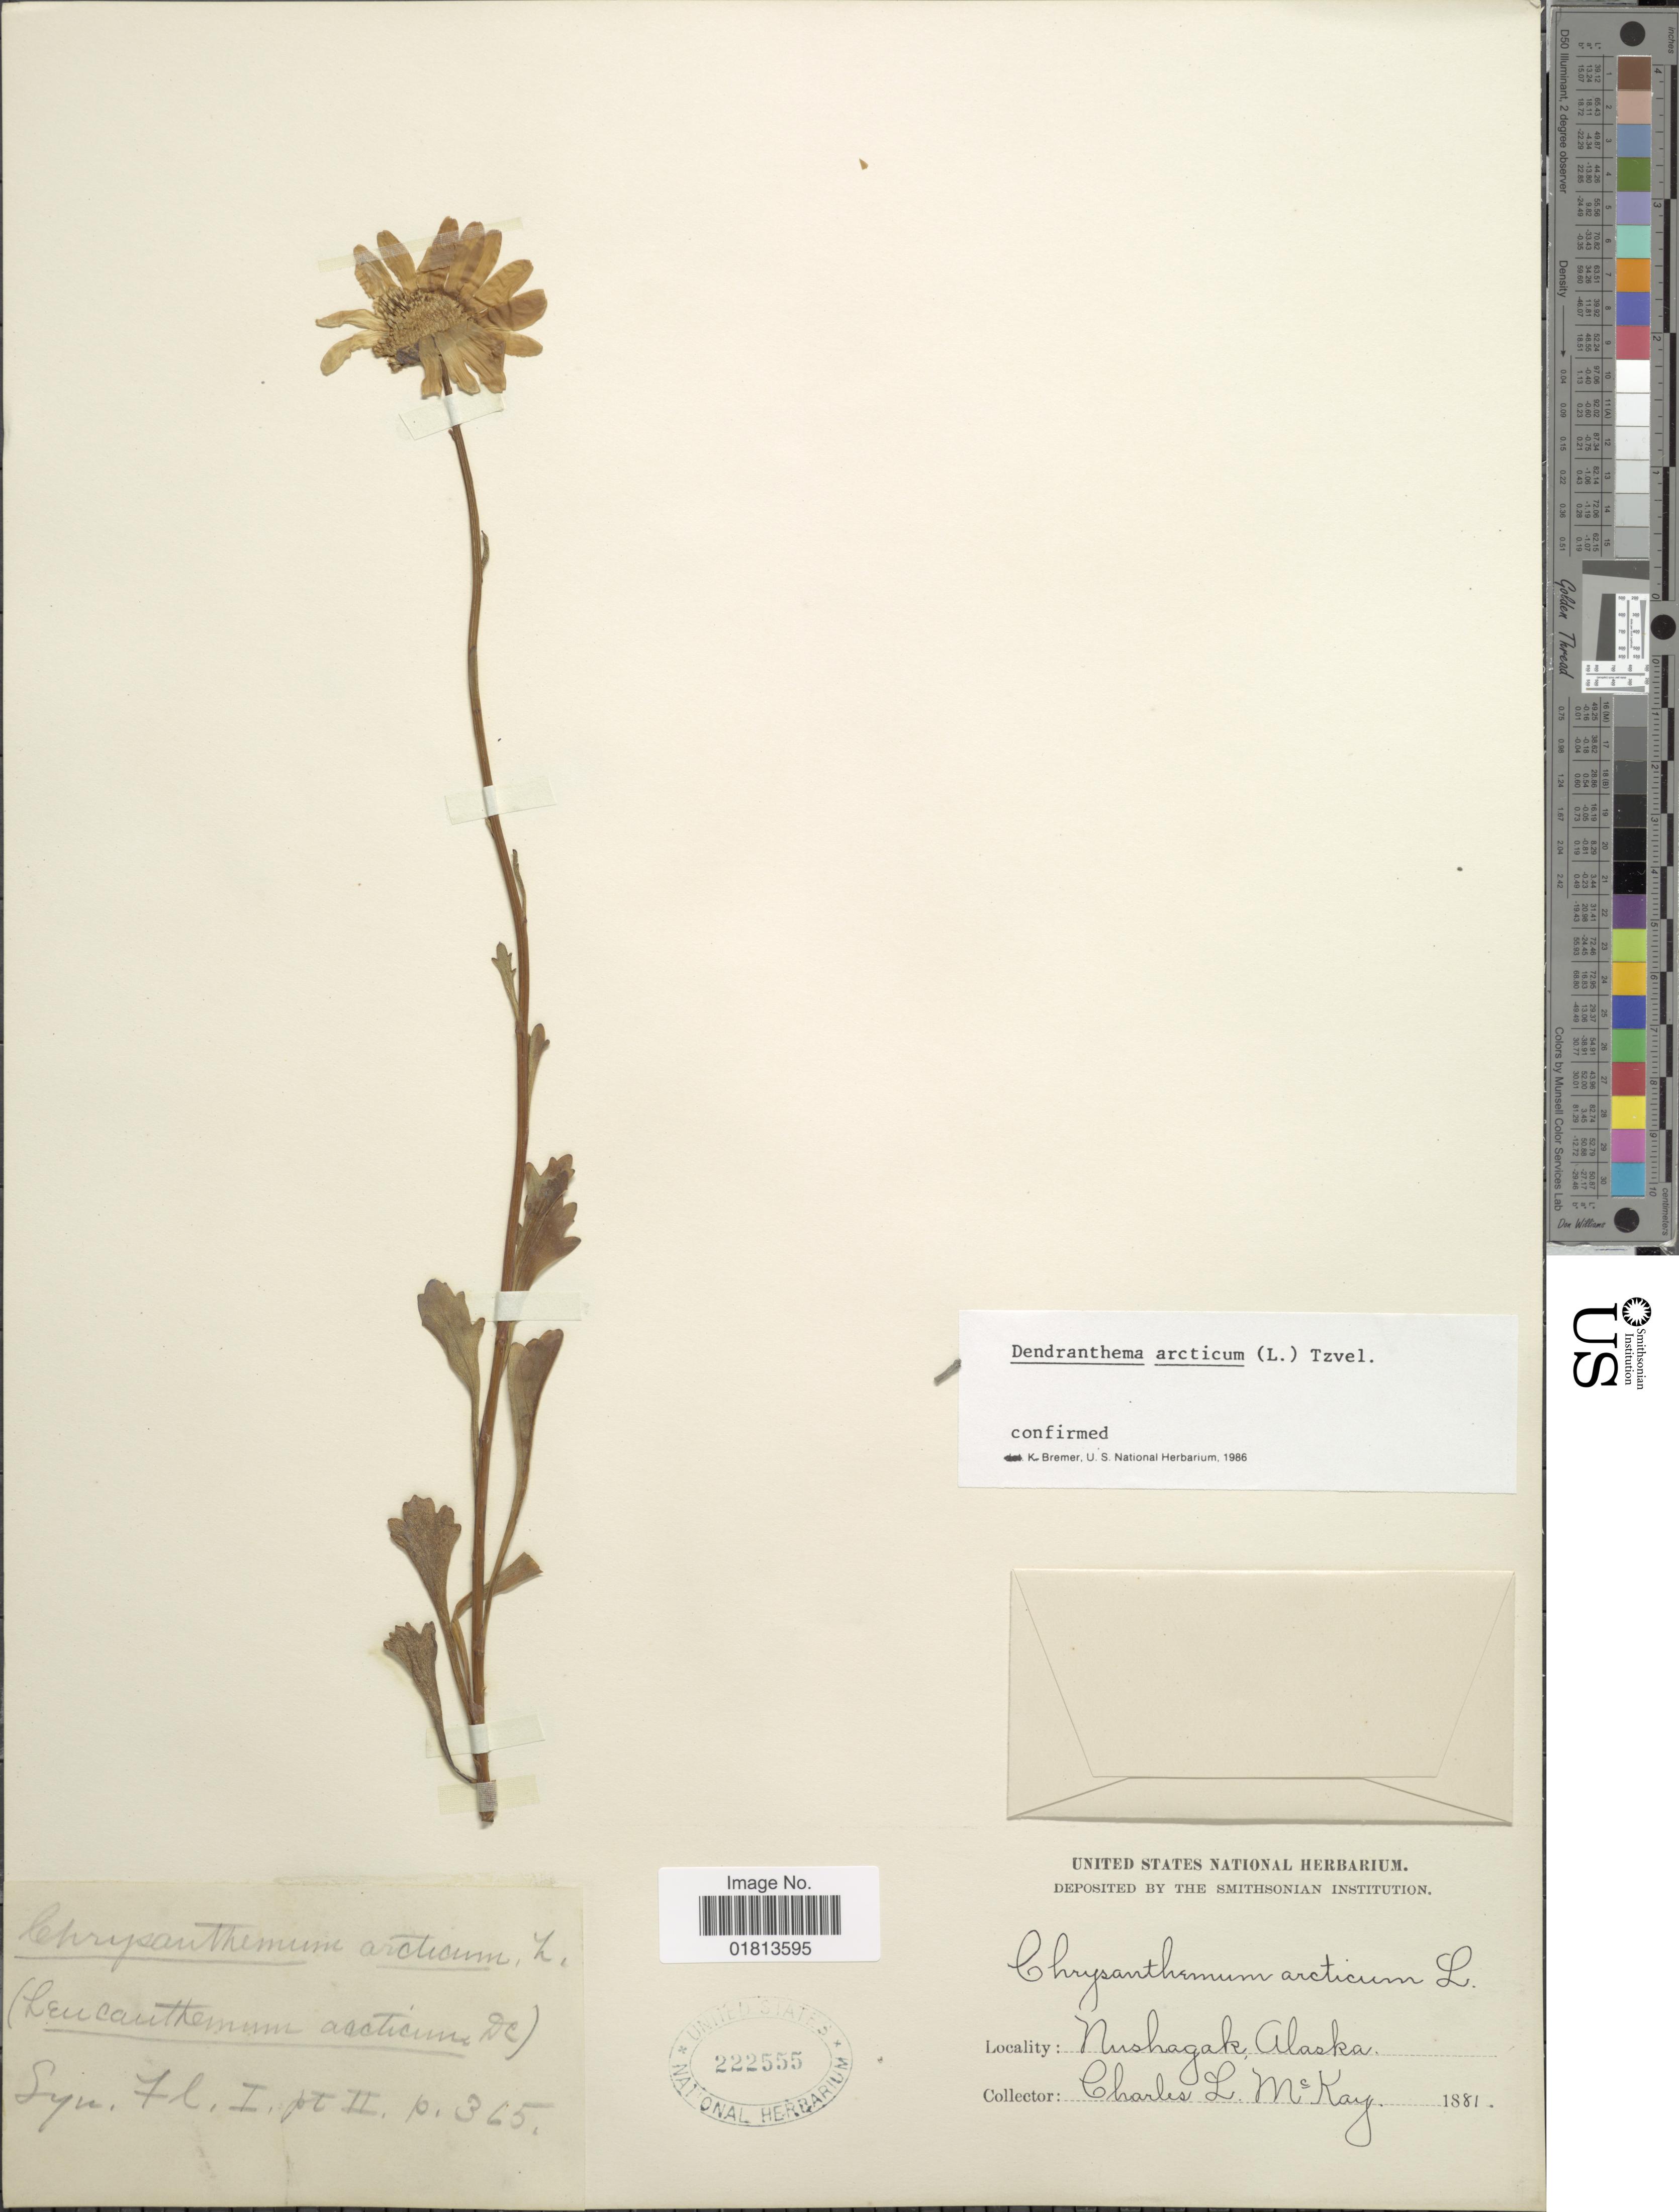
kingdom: Plantae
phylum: Tracheophyta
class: Magnoliopsida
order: Asterales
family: Asteraceae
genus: Dendranthema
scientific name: Dendranthema arcticum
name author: (L.) Tzvelev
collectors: C. McKay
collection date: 1881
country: United States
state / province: Alaska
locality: Nushagak, Alaska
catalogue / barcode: US 222555